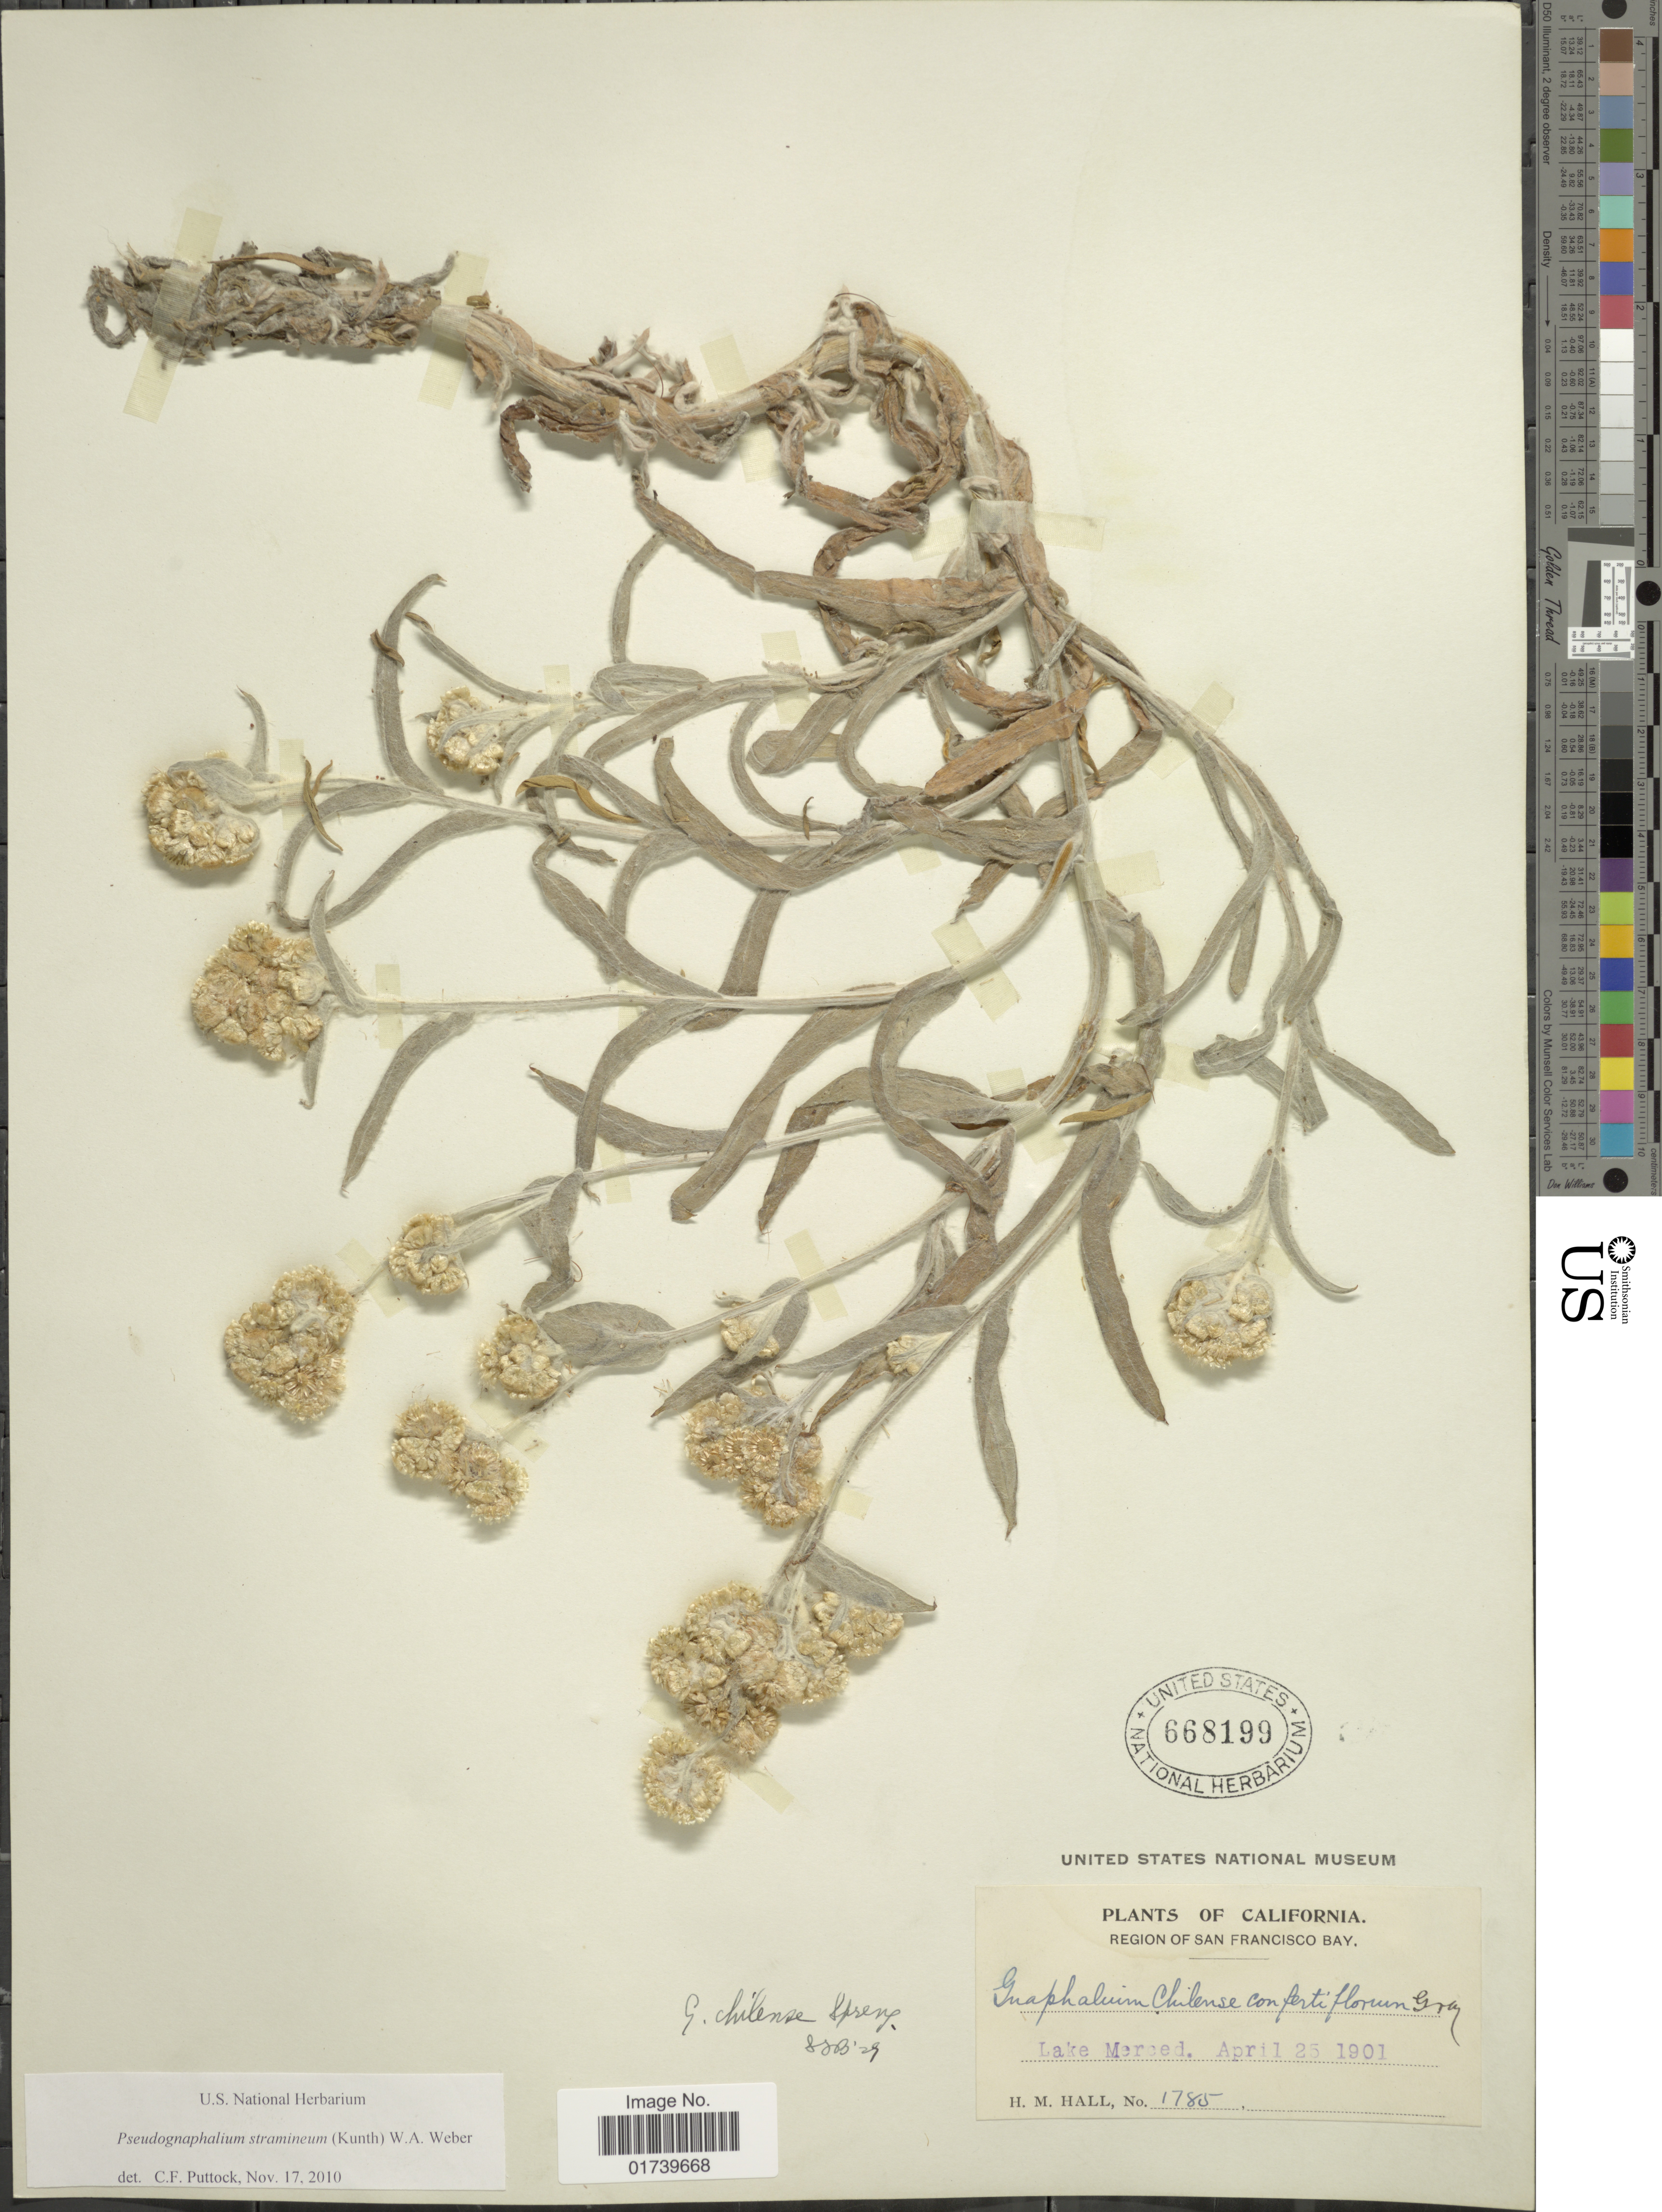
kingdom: Plantae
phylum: Tracheophyta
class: Magnoliopsida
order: Asterales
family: Asteraceae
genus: Pseudognaphalium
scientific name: Pseudognaphalium stramineum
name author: (Kunth) Anderb.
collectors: H. M. Hall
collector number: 1785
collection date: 1901-04-25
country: United States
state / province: California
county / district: San Francisco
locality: Region of San Francisco Bay, Lake Merced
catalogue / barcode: US 668199